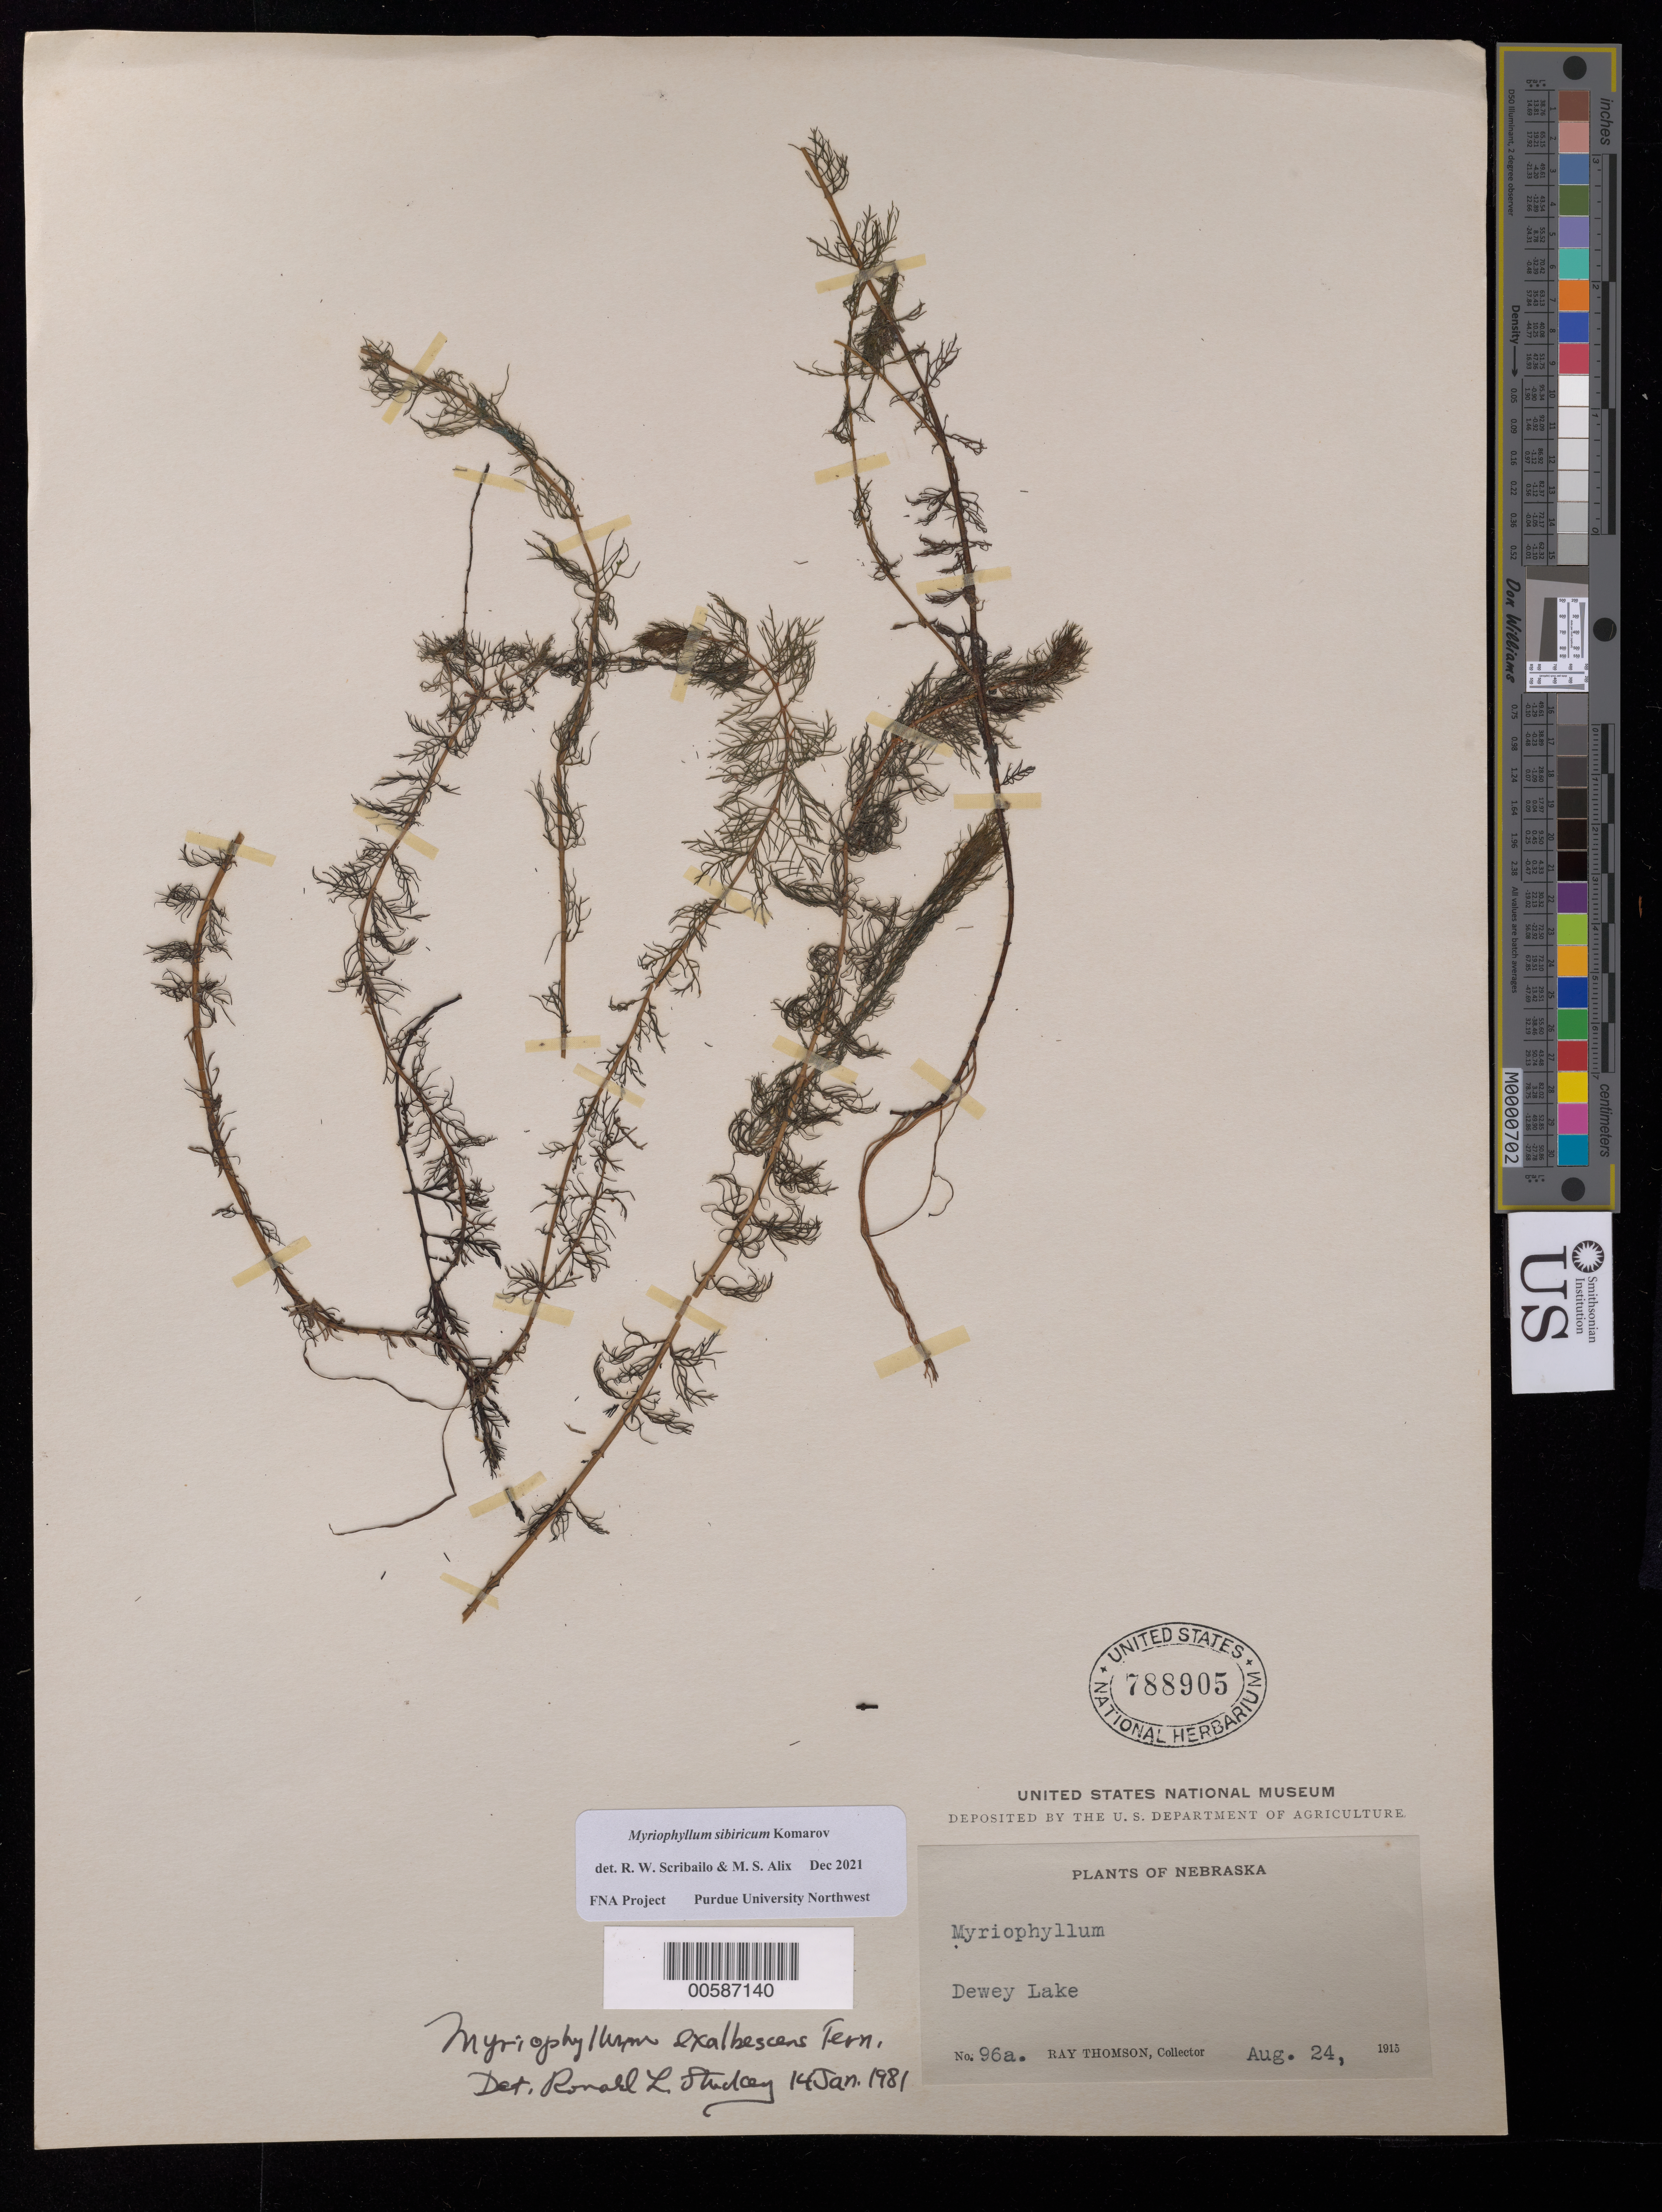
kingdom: Plantae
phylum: Tracheophyta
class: Magnoliopsida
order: Saxifragales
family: Haloragaceae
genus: Myriophyllum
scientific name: Myriophyllum sibiricum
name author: Kom.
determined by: Scribailo, R. W.; Alix, M. S.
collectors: R. Thomason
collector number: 96a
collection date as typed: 24 Aug 1915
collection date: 1915-08-24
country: United States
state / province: Nebraska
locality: Dewey Lake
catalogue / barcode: US 788905